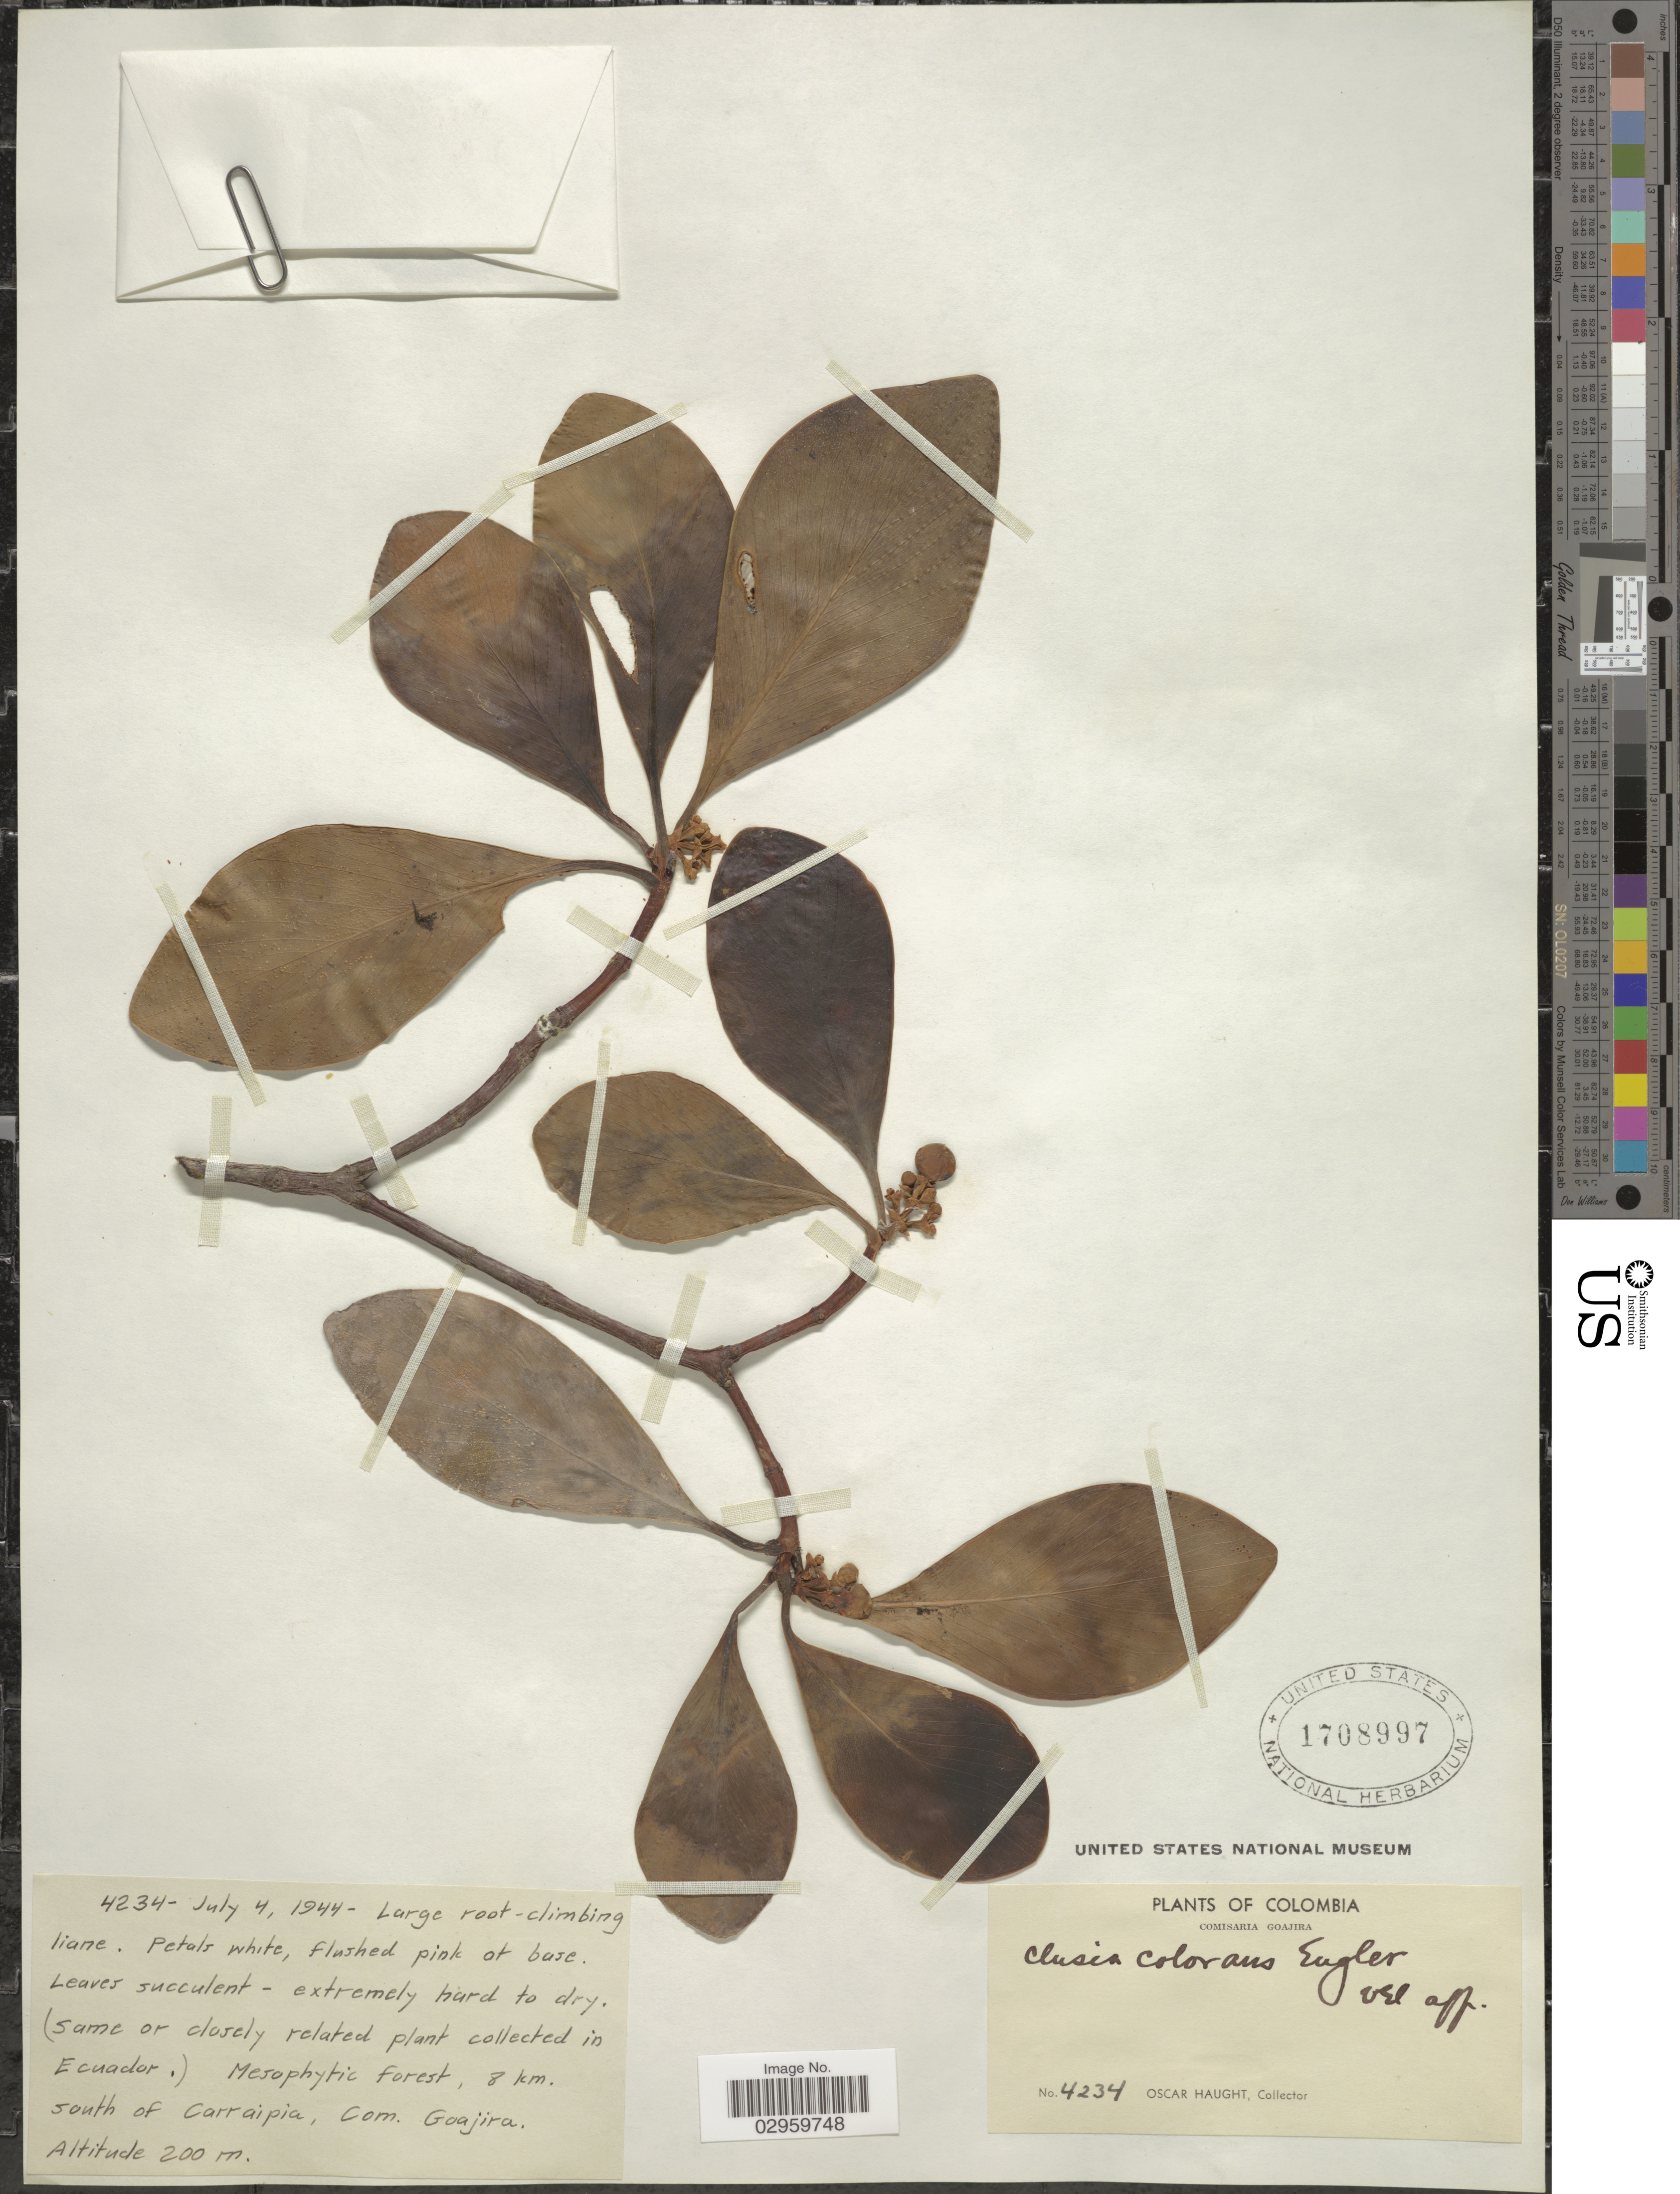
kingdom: Plantae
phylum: Tracheophyta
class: Magnoliopsida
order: Malpighiales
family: Clusiaceae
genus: Clusia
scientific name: Clusia panapanari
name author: (Aubl.) Choisy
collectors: O. L. Haught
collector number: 4234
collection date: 1944-07-04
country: Colombia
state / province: La Guajira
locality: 8 km. south of Carraipia, com. Goajira.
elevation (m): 200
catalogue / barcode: US 1708997